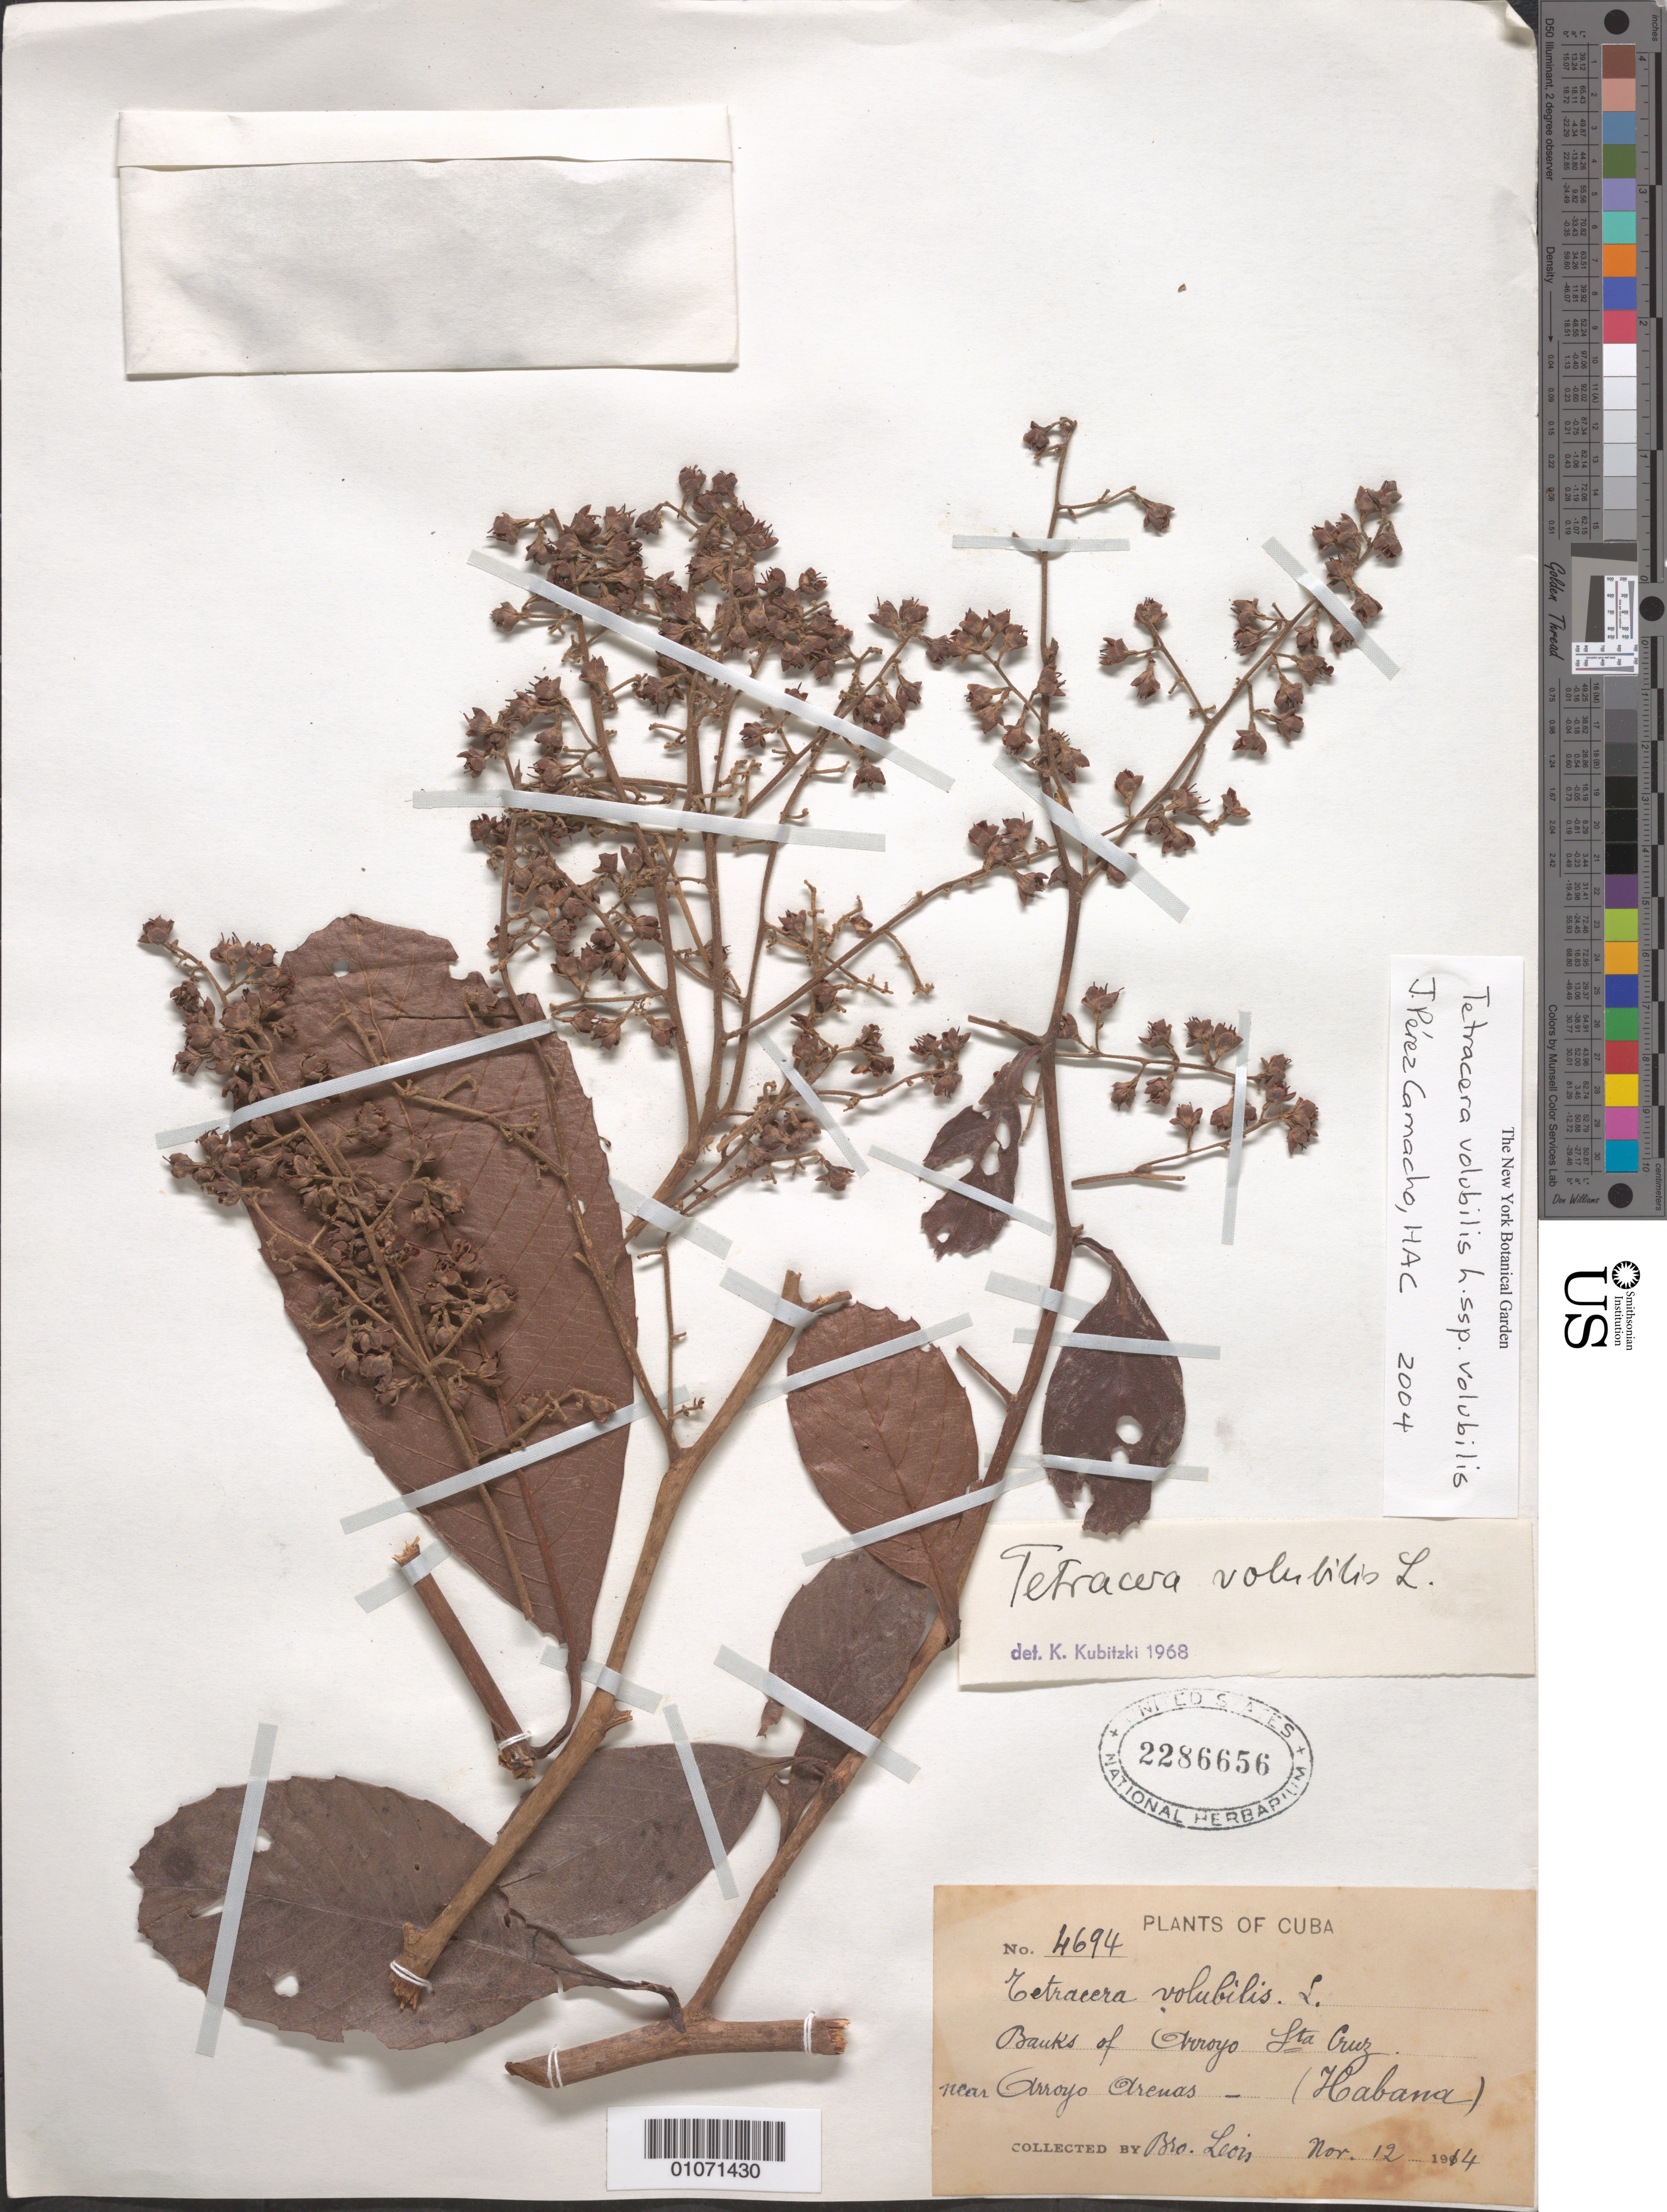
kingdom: Plantae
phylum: Tracheophyta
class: Magnoliopsida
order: Dilleniales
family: Dilleniaceae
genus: Tetracera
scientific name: Tetracera volubilis subsp. volubilis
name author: L.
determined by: Peréz-Camacho, J.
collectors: Bro. León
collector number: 4694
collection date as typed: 12 Nov 1914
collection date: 1914-11-12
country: Cuba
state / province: La Habana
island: Cuba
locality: Arroyo Santa Cruz, near Arroyo Arenas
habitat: Banks of arroyo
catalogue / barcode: US 2286656